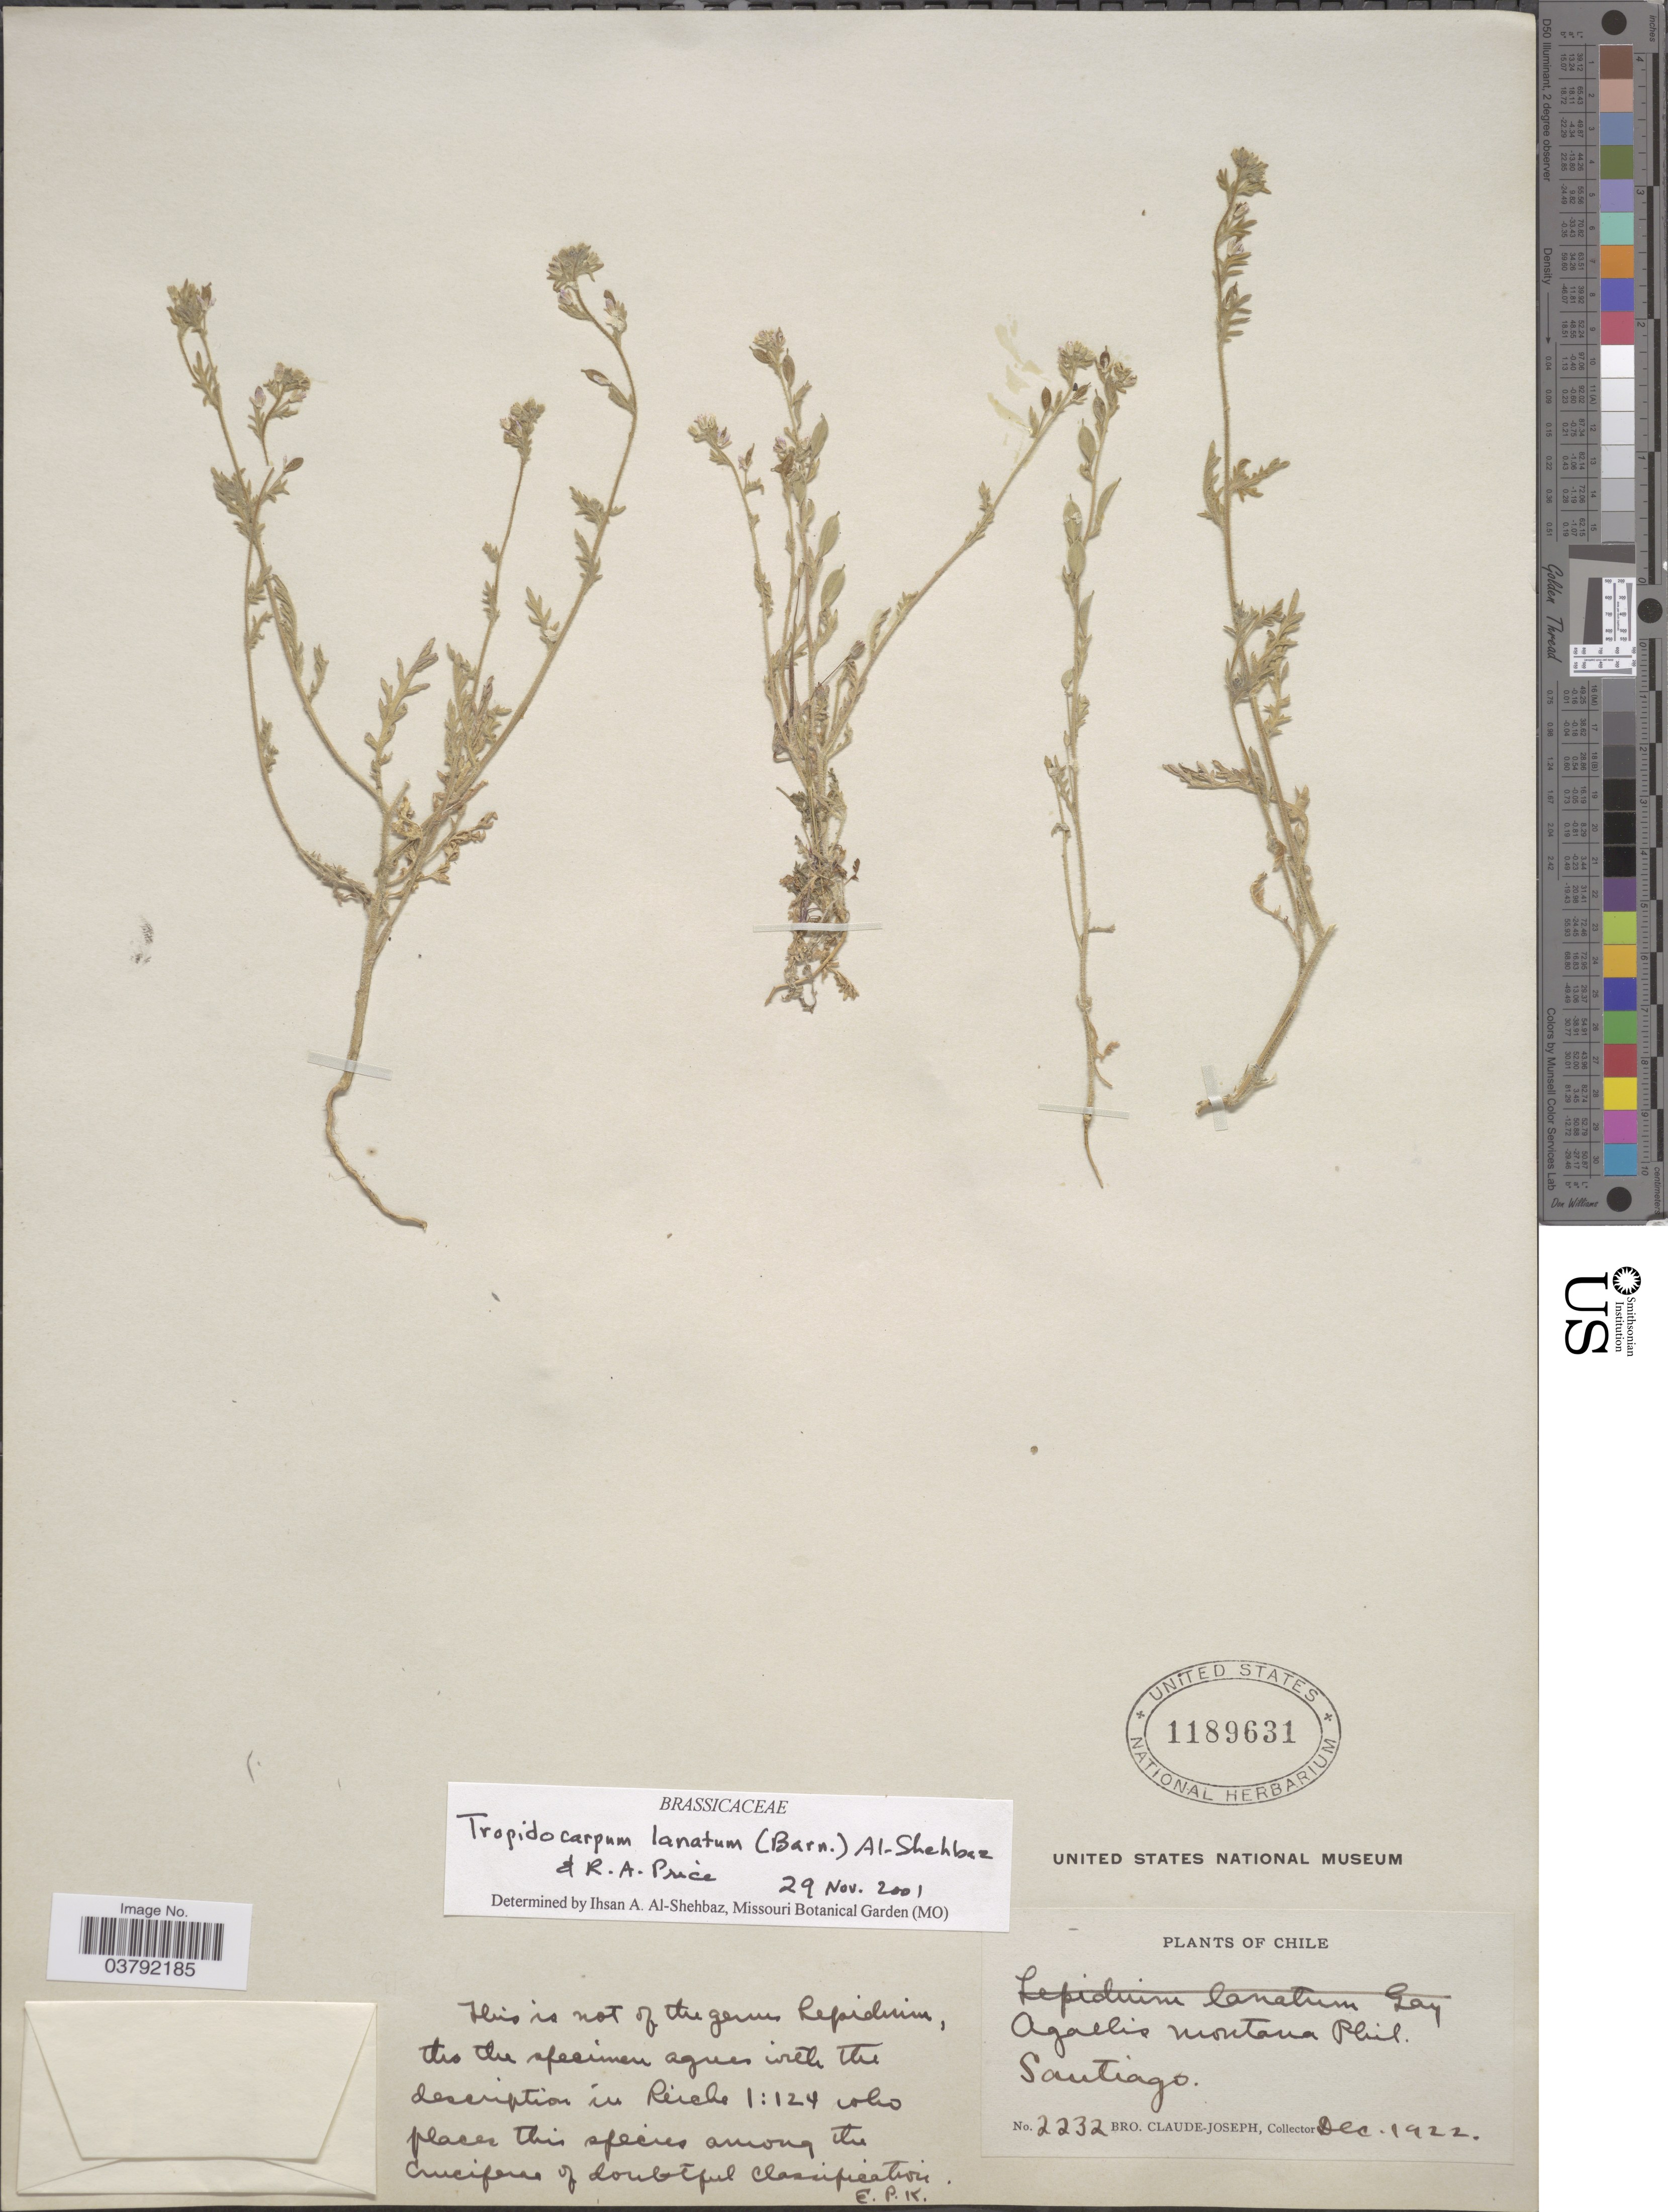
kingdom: Plantae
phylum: Tracheophyta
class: Magnoliopsida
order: Brassicales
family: Brassicaceae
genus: Tropidocarpum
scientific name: Tropidocarpum lanatum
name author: (Barnéoud) Al-Shehbaz & R.A. Price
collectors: Bro. Ariste-Joseph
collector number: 2232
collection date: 1922-12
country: Chile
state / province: Región Metropolitana (RM)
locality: Santiago.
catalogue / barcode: US 1189631